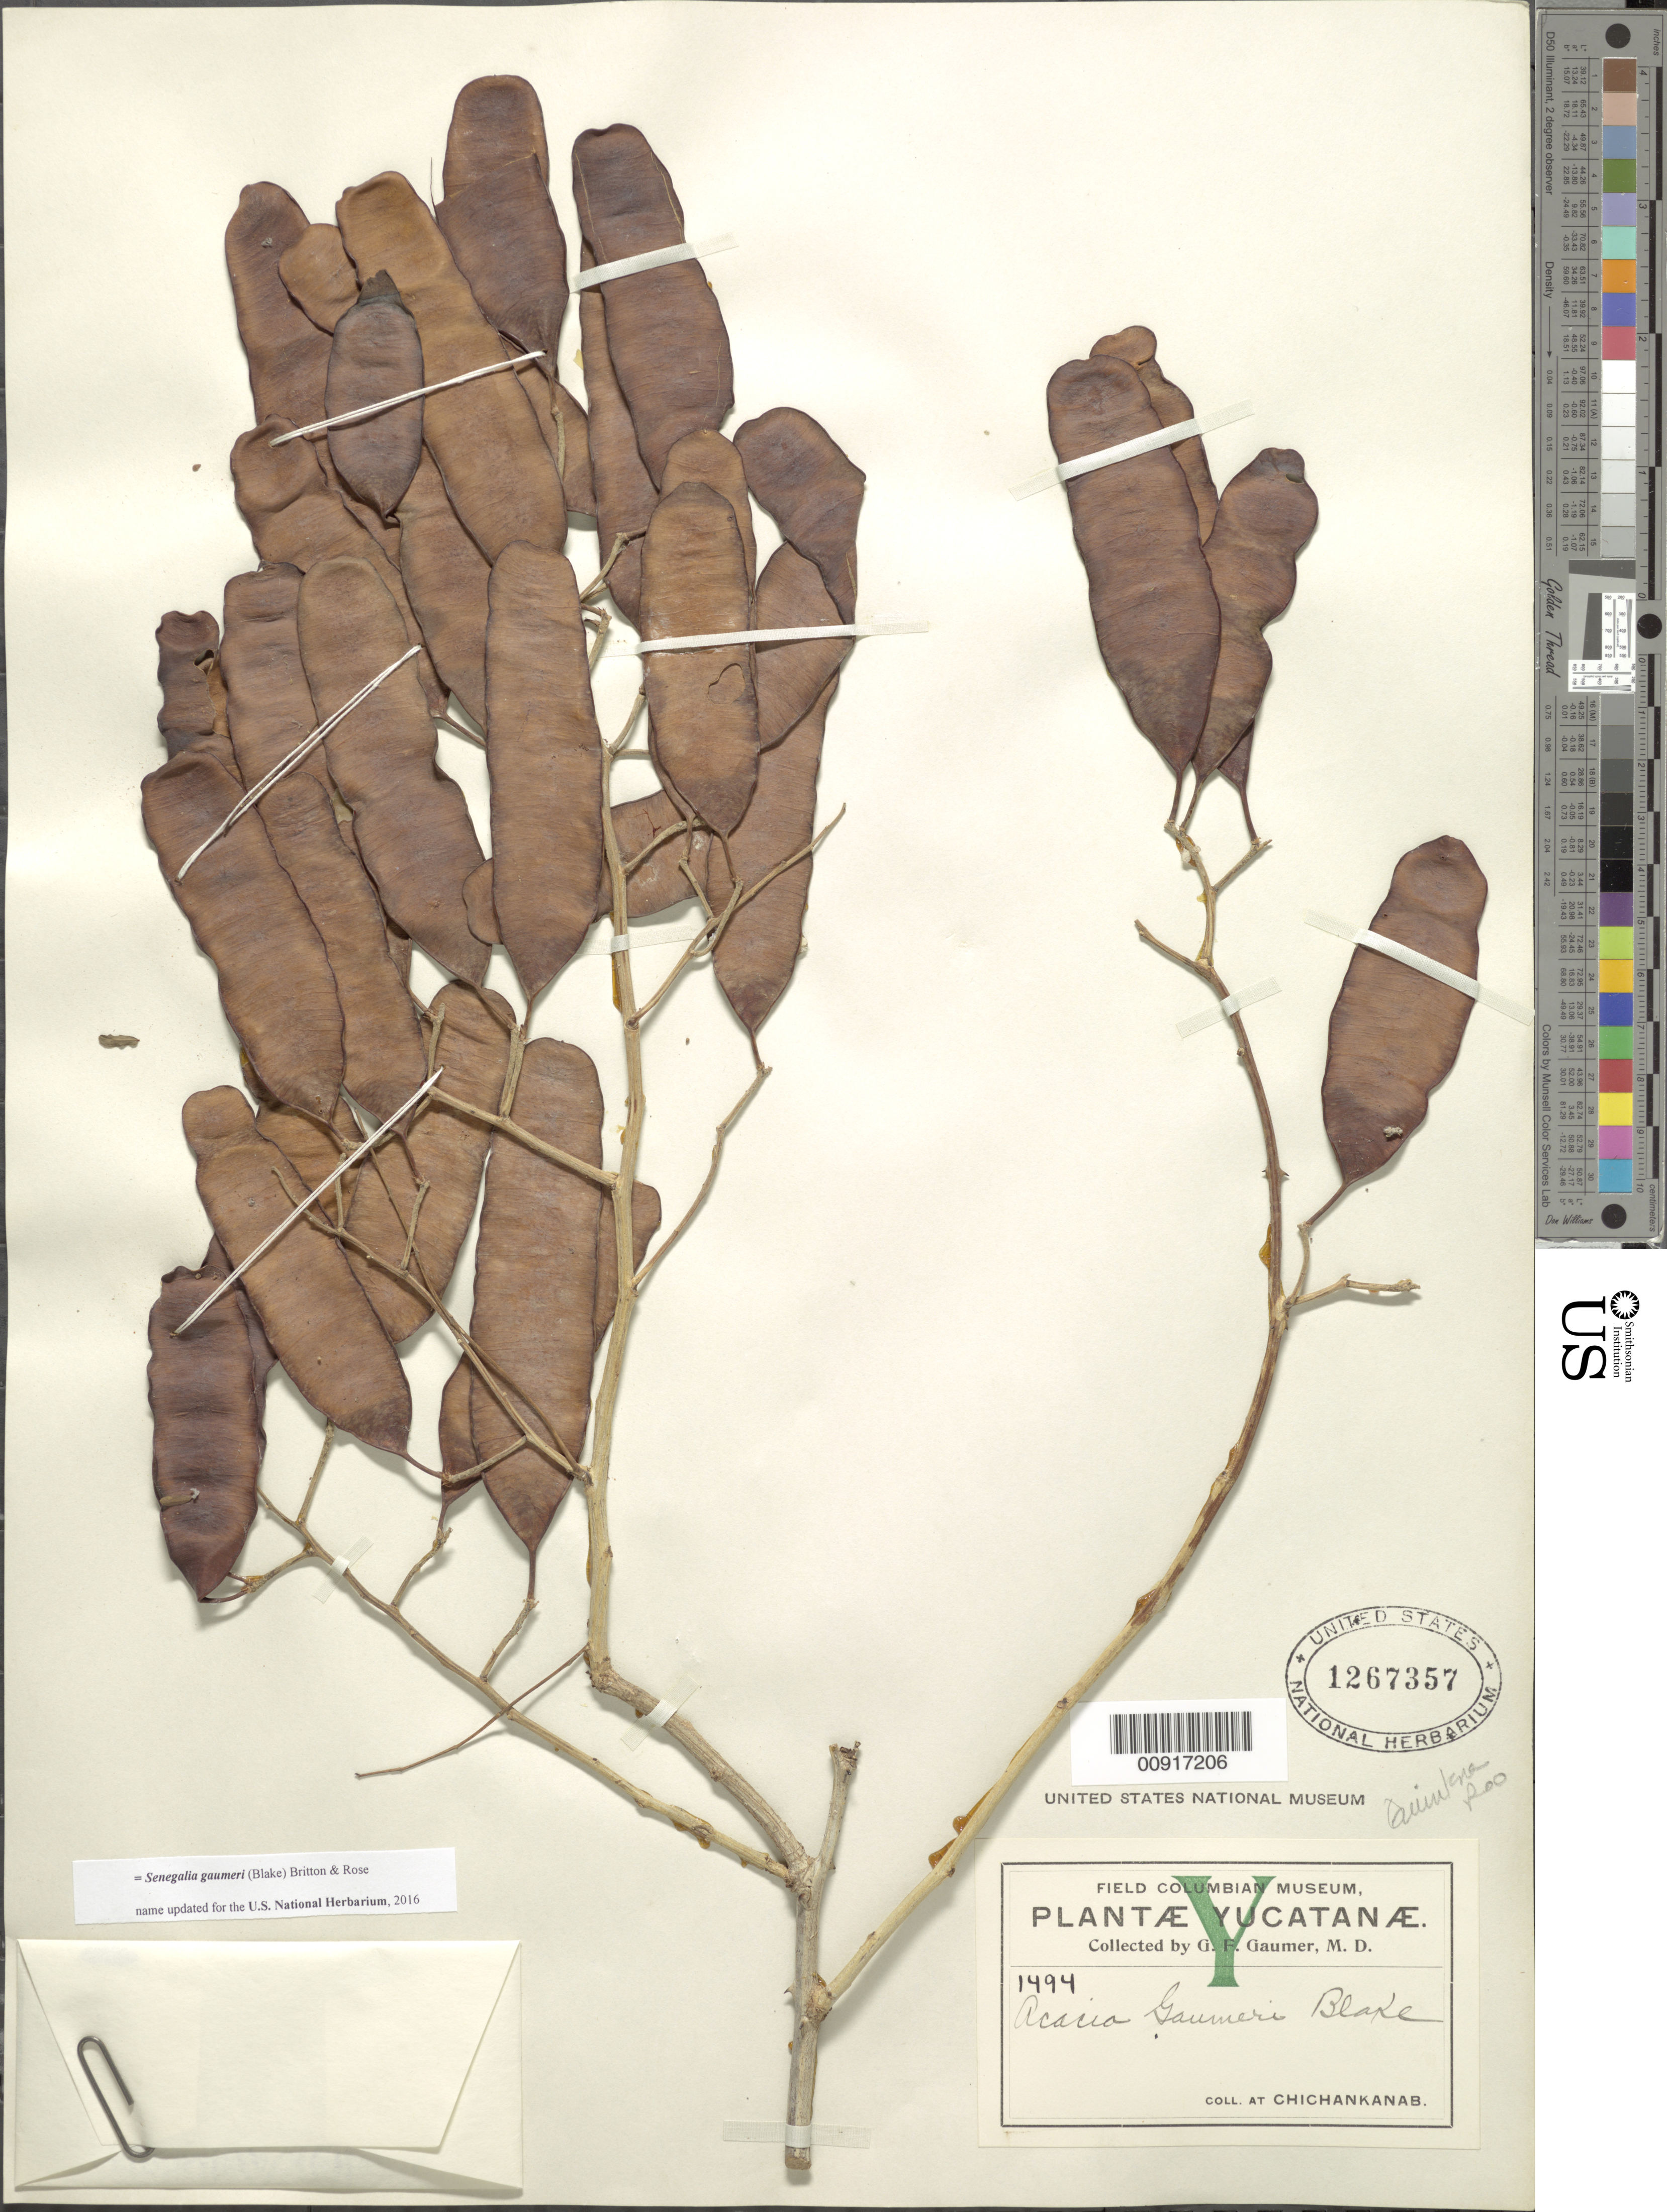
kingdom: Plantae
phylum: Tracheophyta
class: Magnoliopsida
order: Fabales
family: Fabaceae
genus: Senegalia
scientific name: Senegalia gaumeri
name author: (S.F. Blake) Britton & Rose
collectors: G. F. Gaumer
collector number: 1494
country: Mexico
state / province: Quintana Roo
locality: Chichankanab.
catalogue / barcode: US 1267357